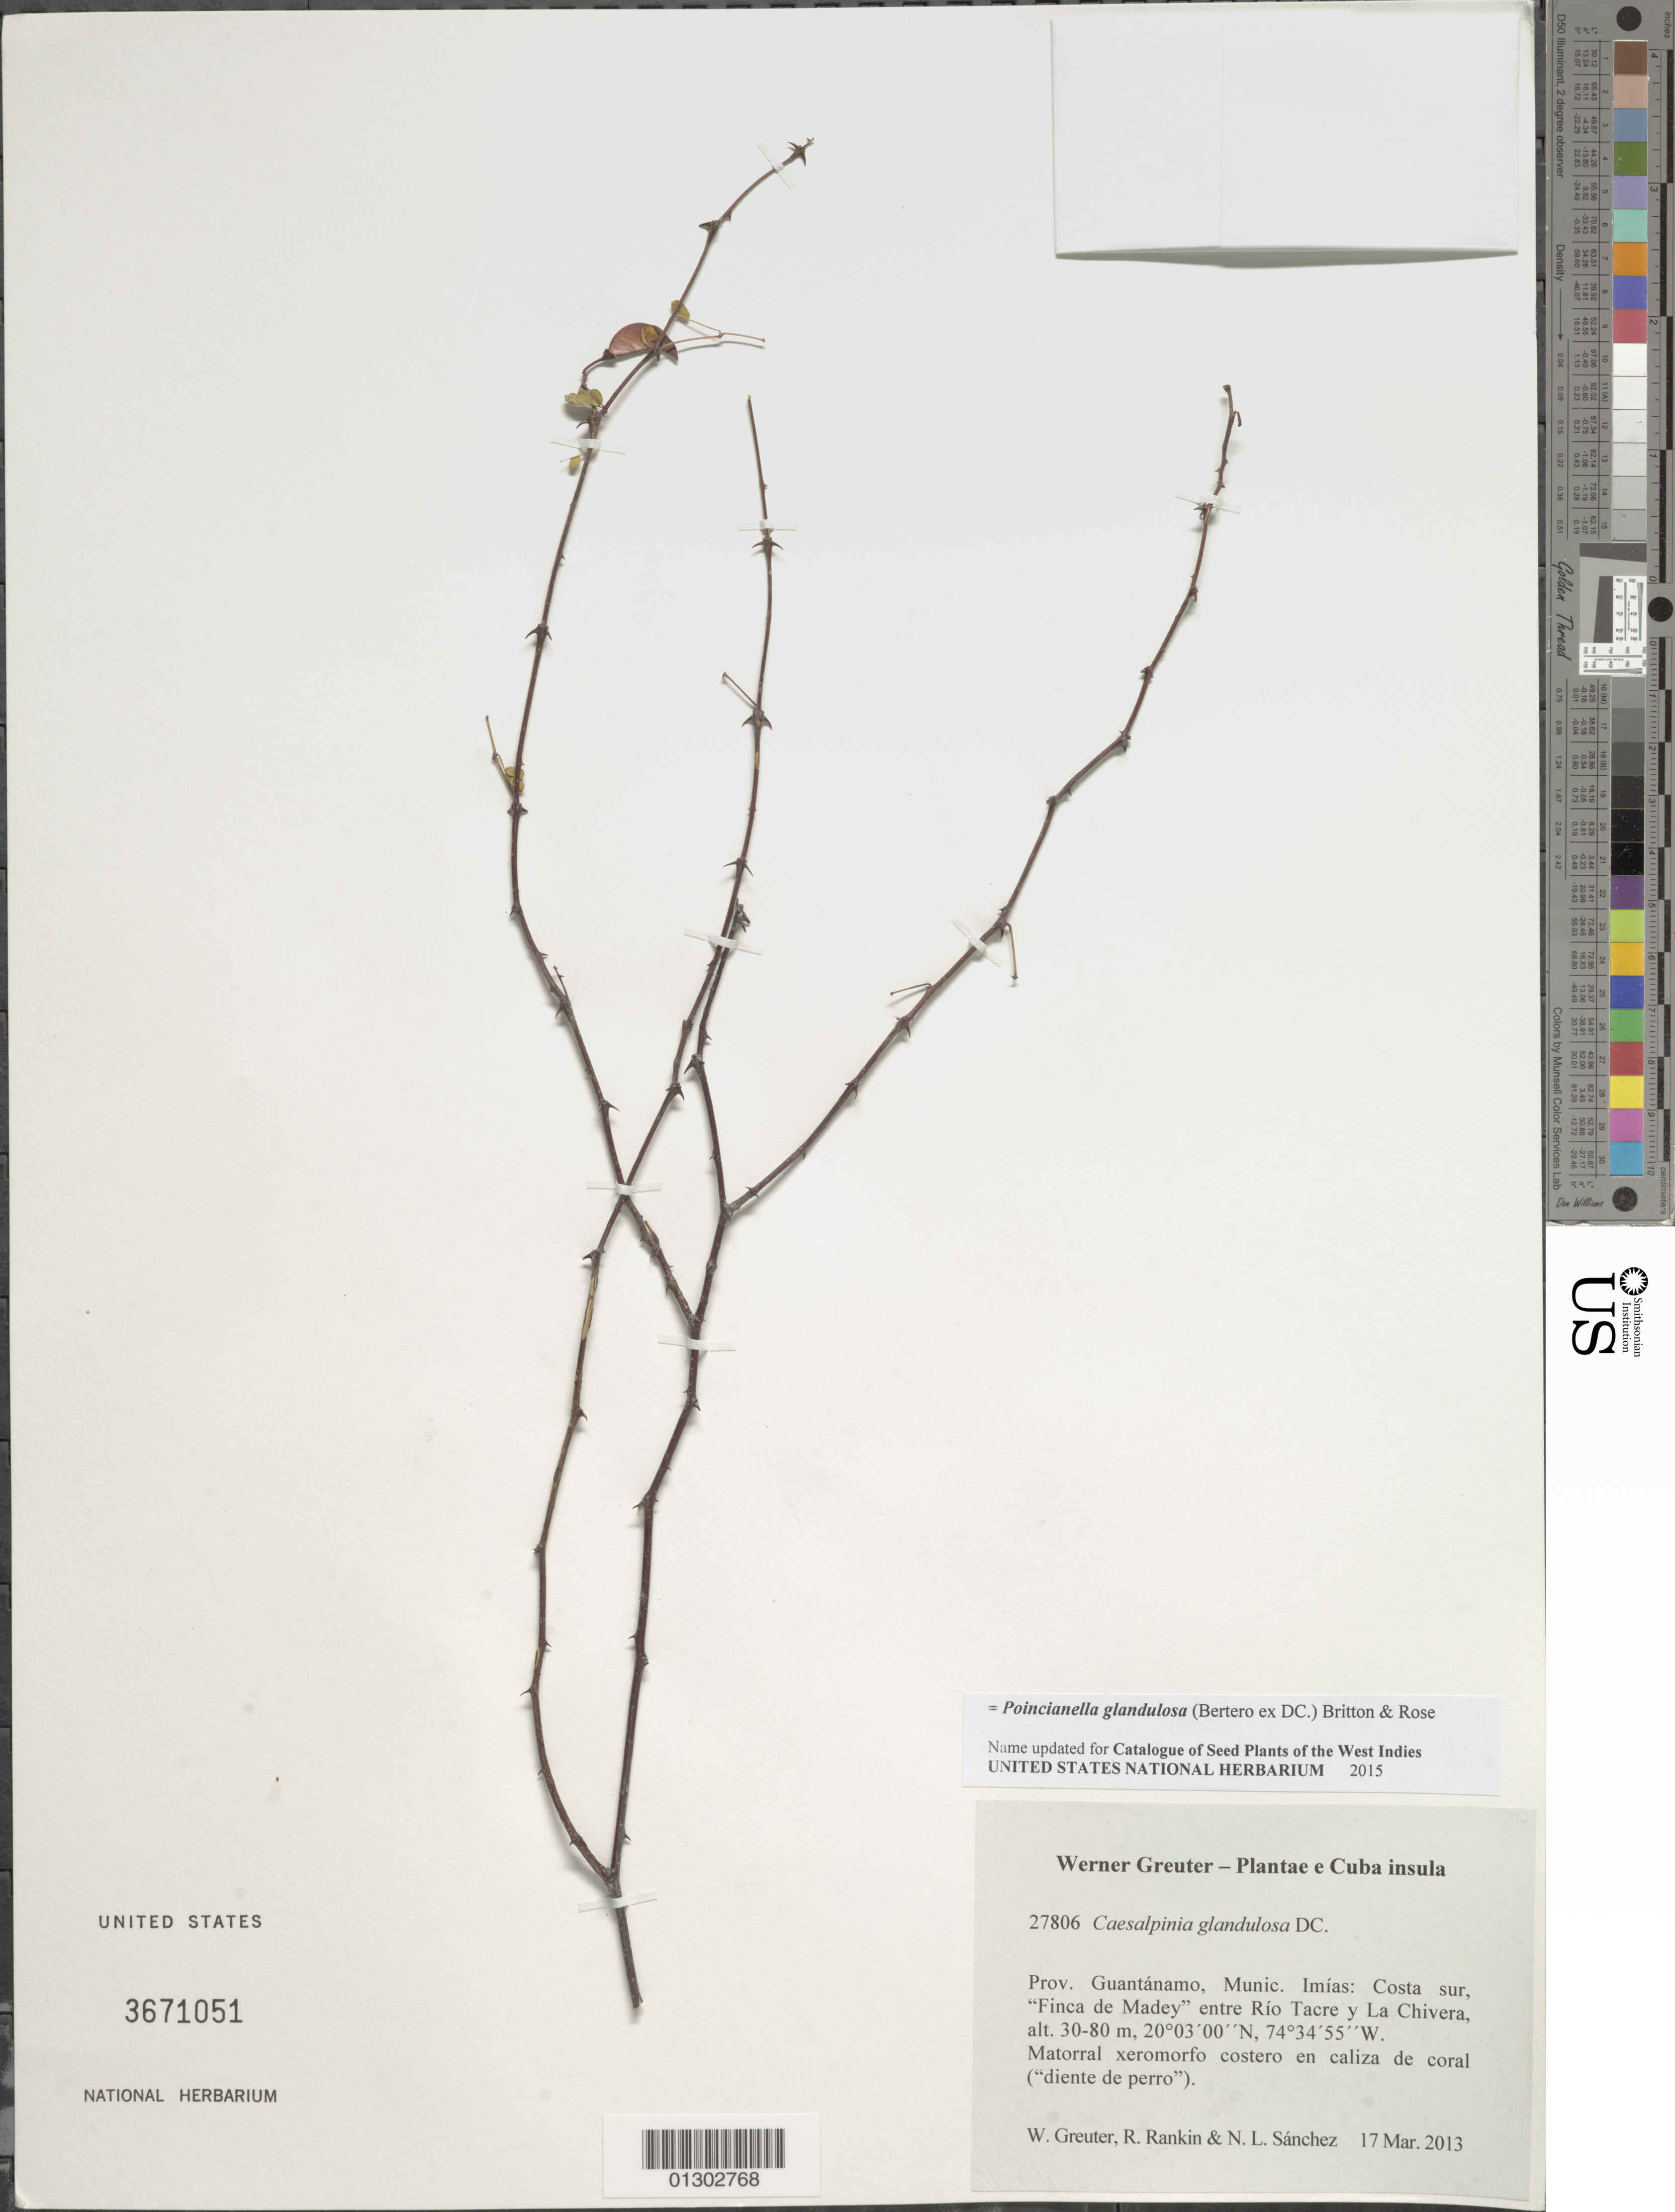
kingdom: Plantae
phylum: Tracheophyta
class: Magnoliopsida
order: Fabales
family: Fabaceae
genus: Erythrostemon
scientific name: Erythrostemon glandulosus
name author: (Bertero ex DC.) Gagnon & G.P. Lewis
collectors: W. R. Greuter, R. Rankin Rodriguez & N. Sanchez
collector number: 27806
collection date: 2013-03-17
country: Cuba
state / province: Guantanamo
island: Cuba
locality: Munic. Imías: Costa sur, "Finca de Madey" entre Río Tacre y La Chivera.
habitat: Matorral xeromorfo costero en caliza de coral ("diente de perro")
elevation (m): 30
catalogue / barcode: US 3671051